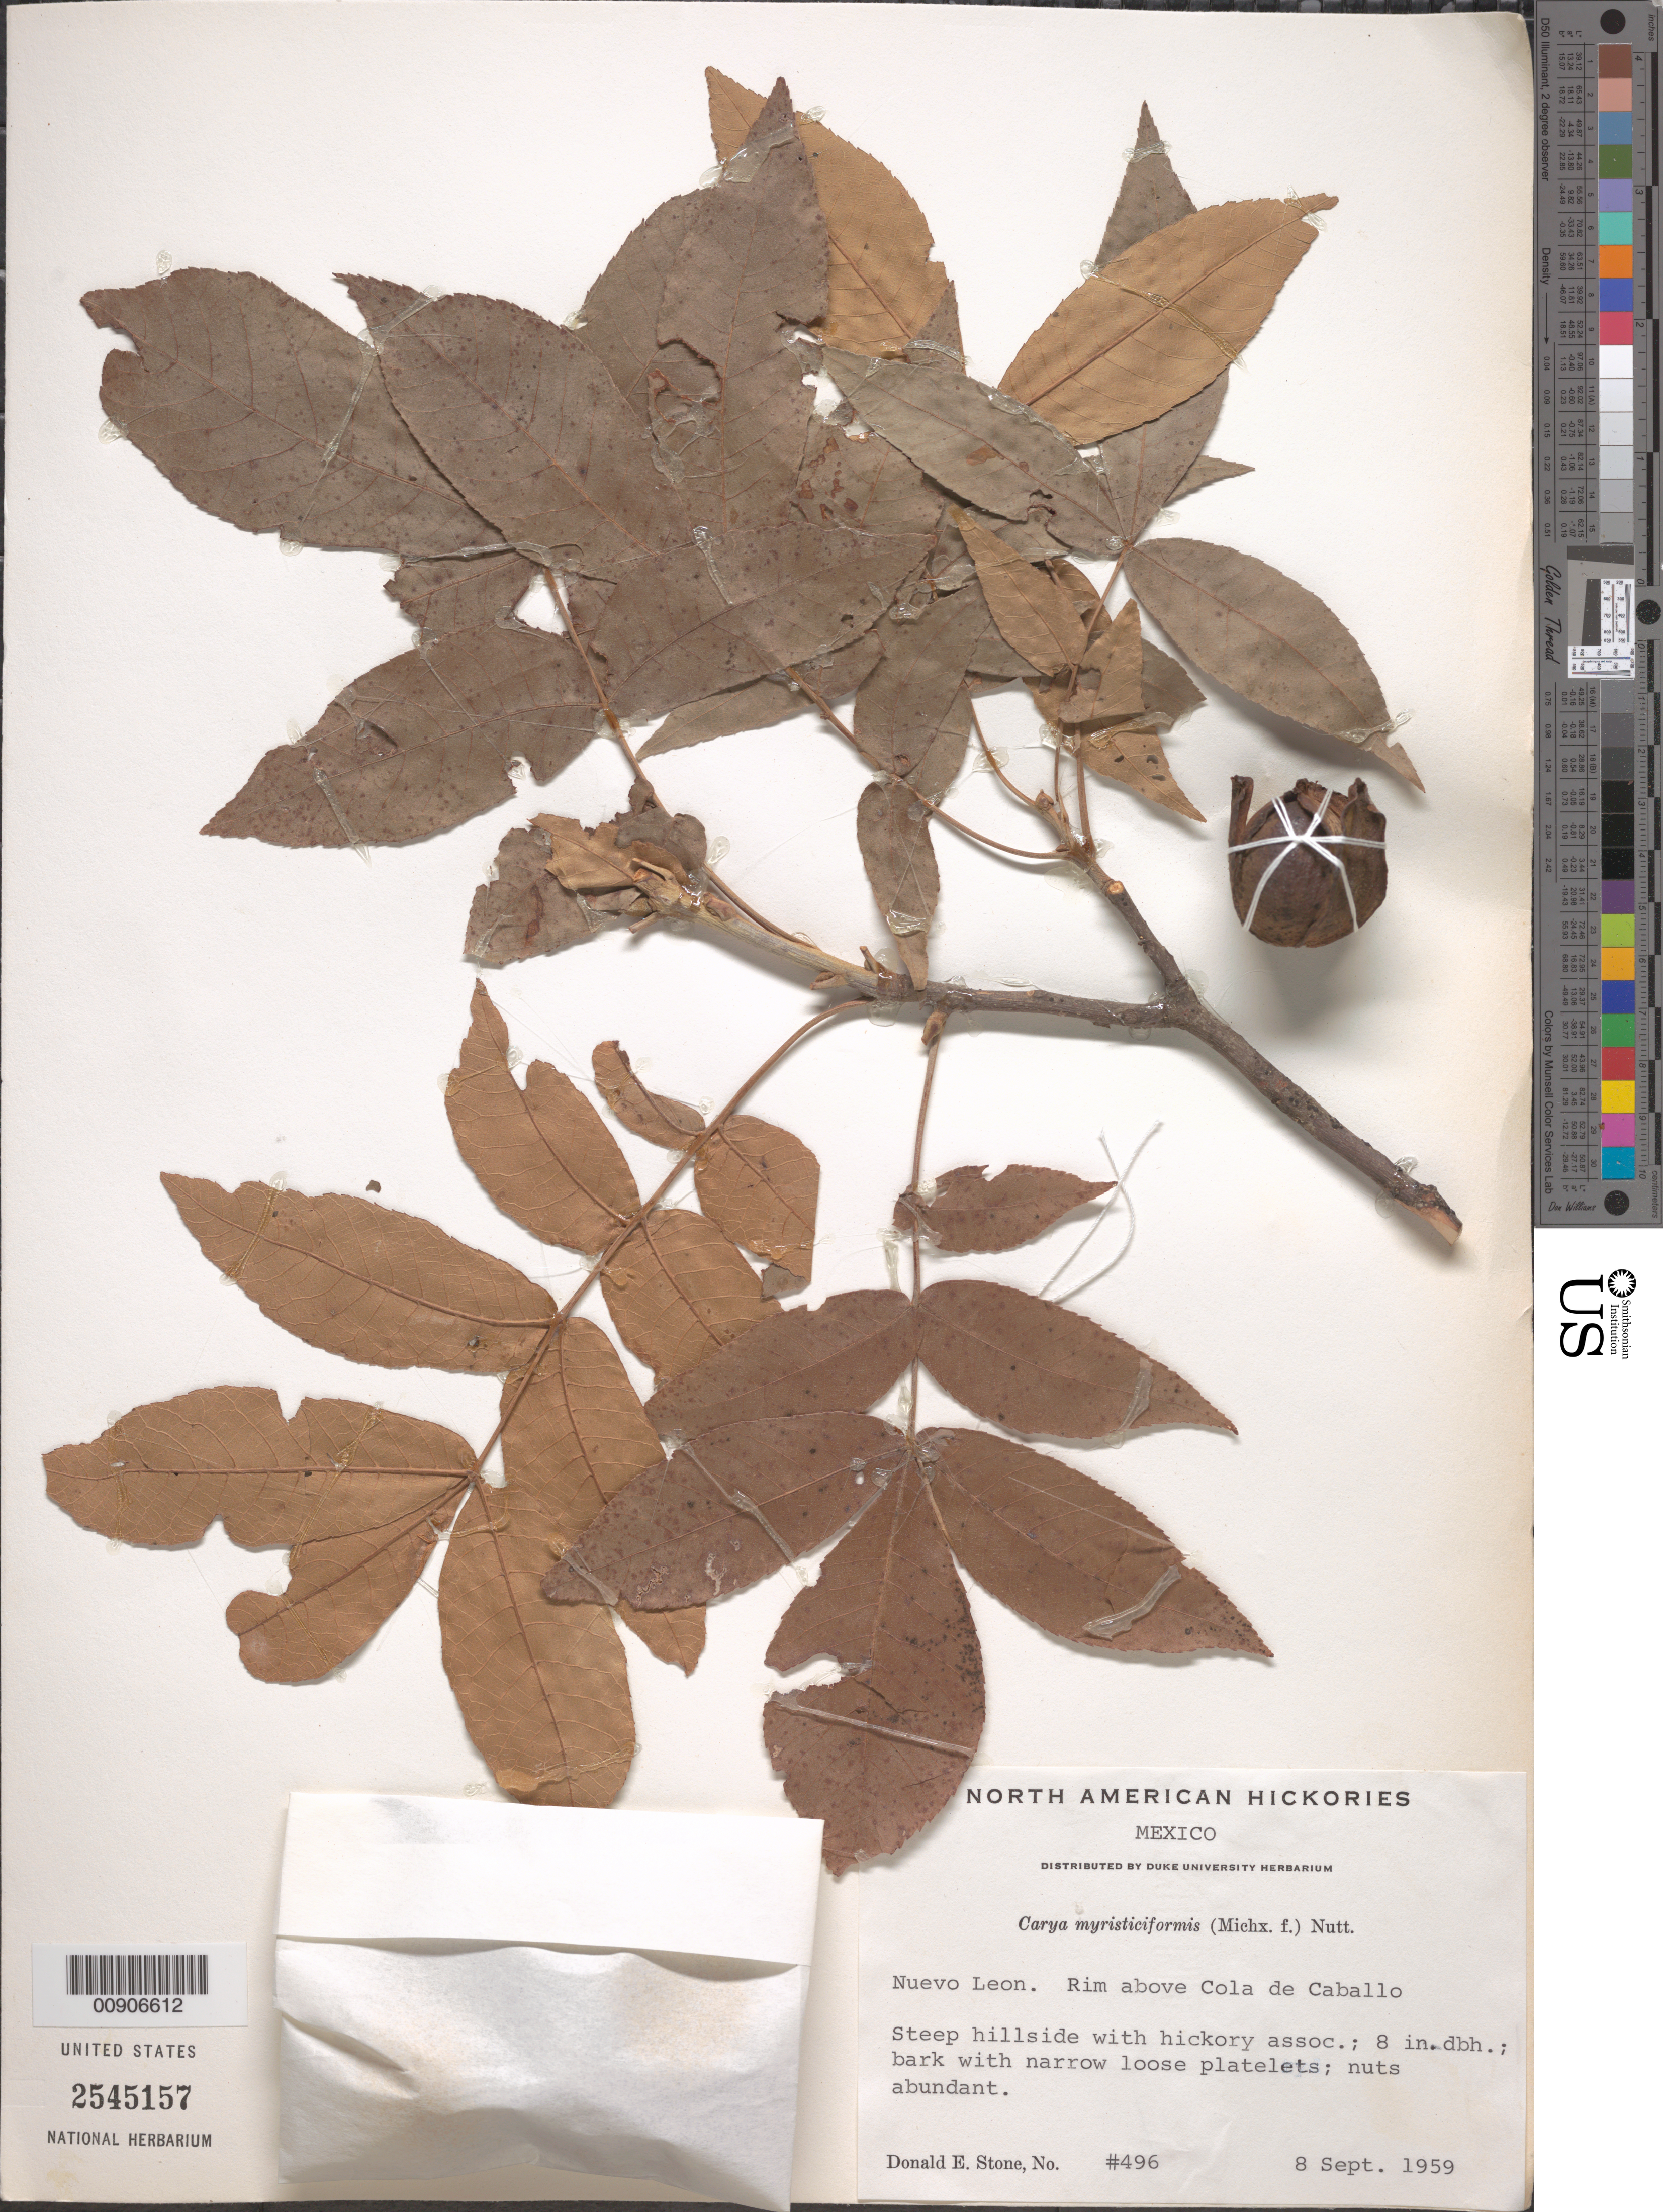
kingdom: Plantae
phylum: Tracheophyta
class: Magnoliopsida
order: Fagales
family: Juglandaceae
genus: Carya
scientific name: Carya myristiciformis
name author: (F. Michx.) Nutt.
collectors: D. E. Stone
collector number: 496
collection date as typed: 08 Sep 1959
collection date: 1959-09-08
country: Mexico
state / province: Nuevo León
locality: Nuevo León. Rim above Cola de Caballo.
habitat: Steep hillsides with hickory assoc.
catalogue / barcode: US 2545157